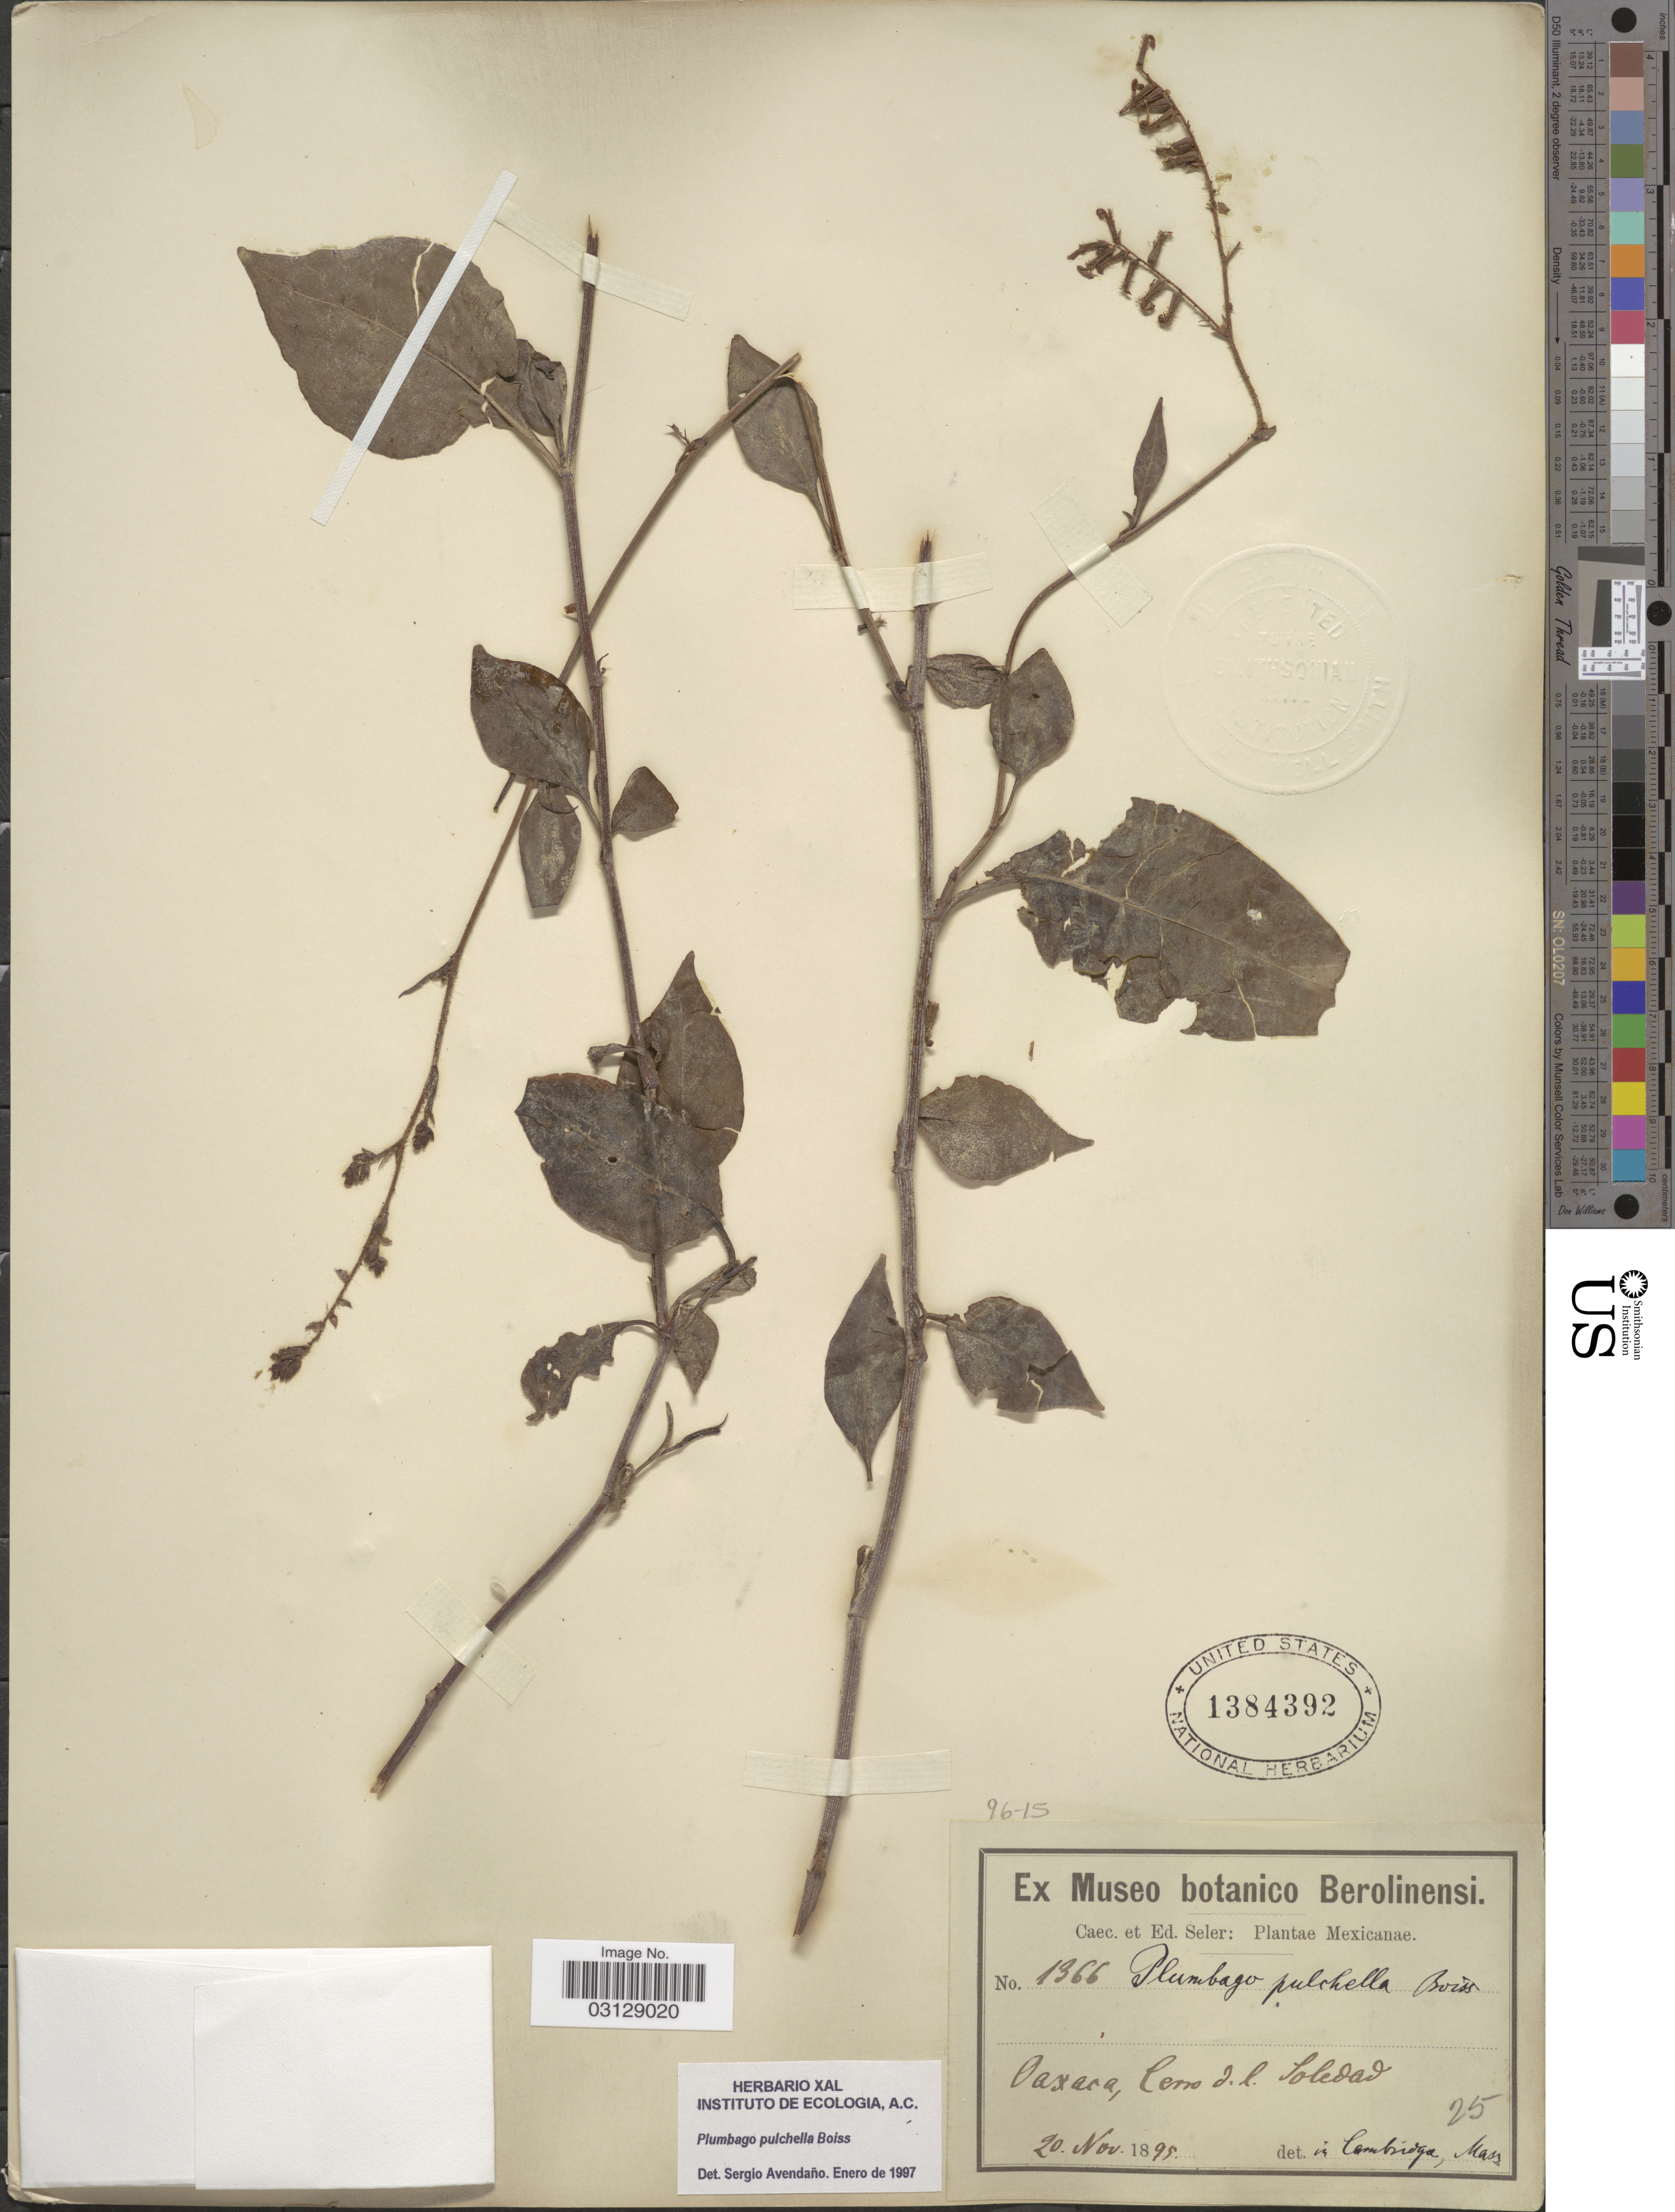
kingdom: Plantae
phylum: Tracheophyta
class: Magnoliopsida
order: Caryophyllales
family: Plumbaginaceae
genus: Plumbago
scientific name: Plumbago pulchella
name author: Boiss.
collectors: C. Seler & E. G. Seler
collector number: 1366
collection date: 1895-11-20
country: Mexico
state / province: Oaxaca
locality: Cerro d. l. Soledad.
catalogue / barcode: US 1384392